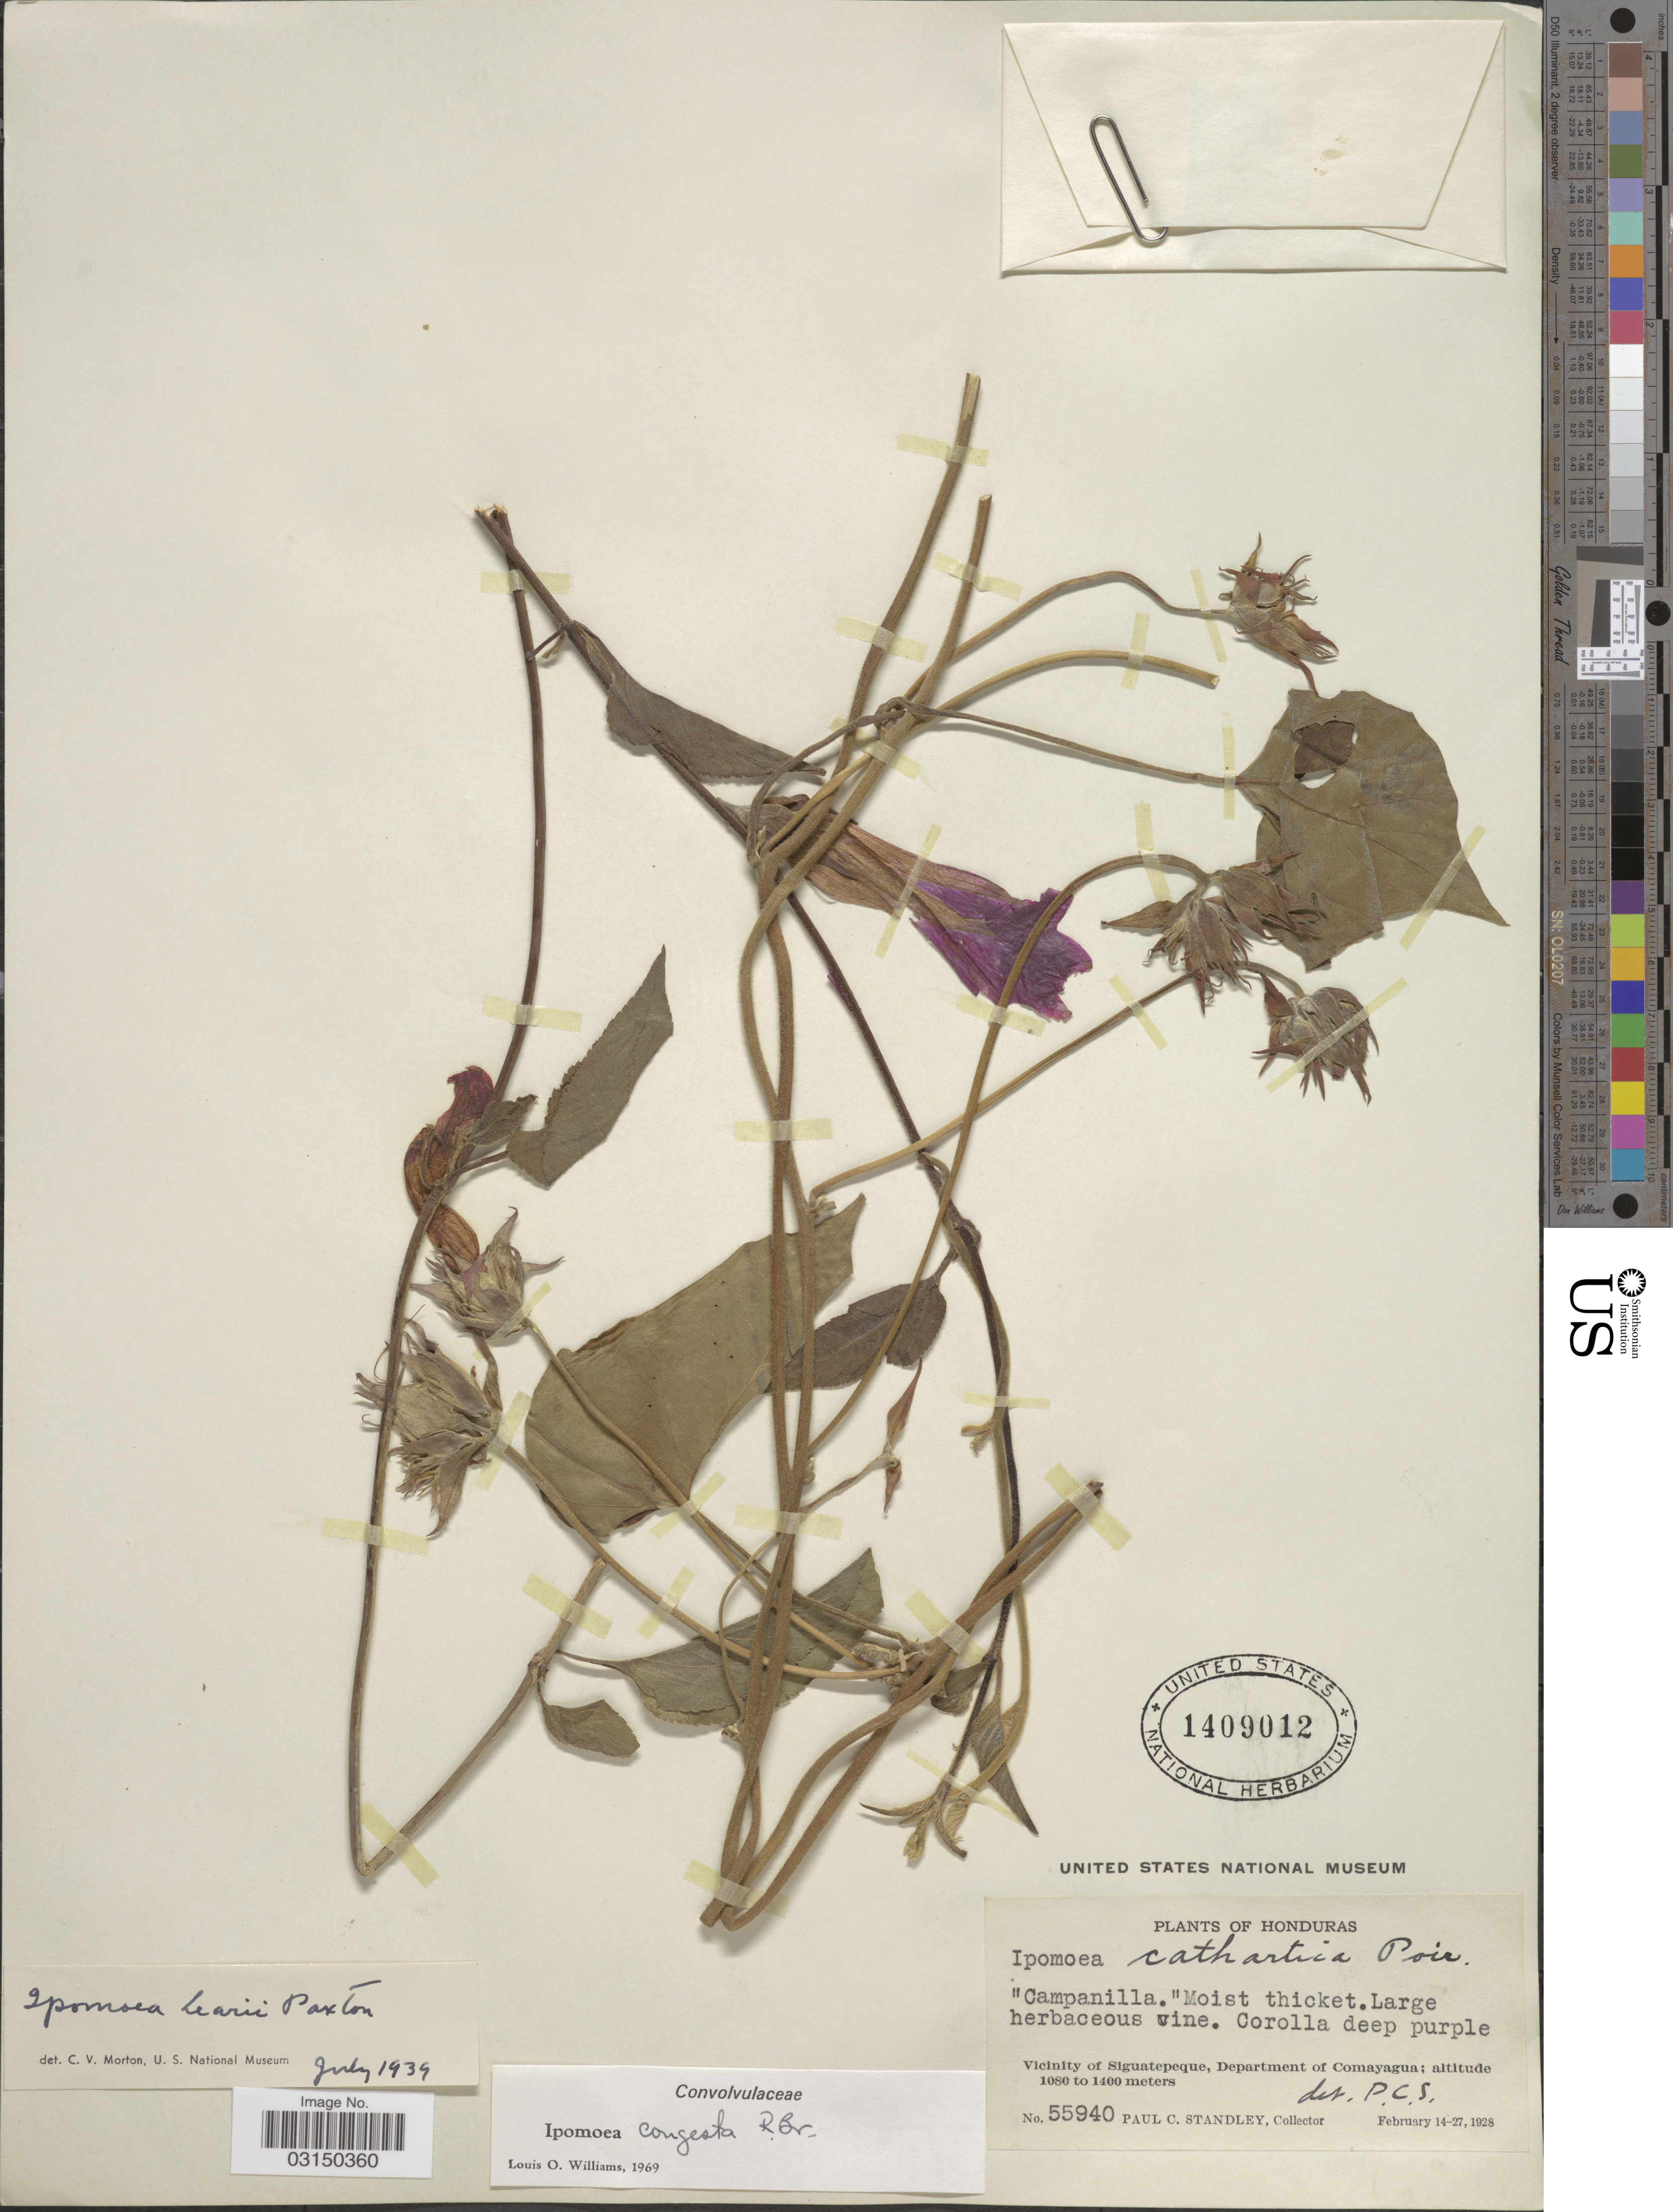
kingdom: Plantae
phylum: Tracheophyta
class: Magnoliopsida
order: Solanales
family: Convolvulaceae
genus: Ipomoea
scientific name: Ipomoea indica (Burm.) Merr. var. indica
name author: (Burm.) Merr.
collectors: P. C. Standley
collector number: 55940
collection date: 1928-02-14/1928-02-27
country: Honduras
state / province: Comayagua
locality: Vicinity of Siguatepeque, Department of Comayagua.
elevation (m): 1080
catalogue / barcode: US 1409012